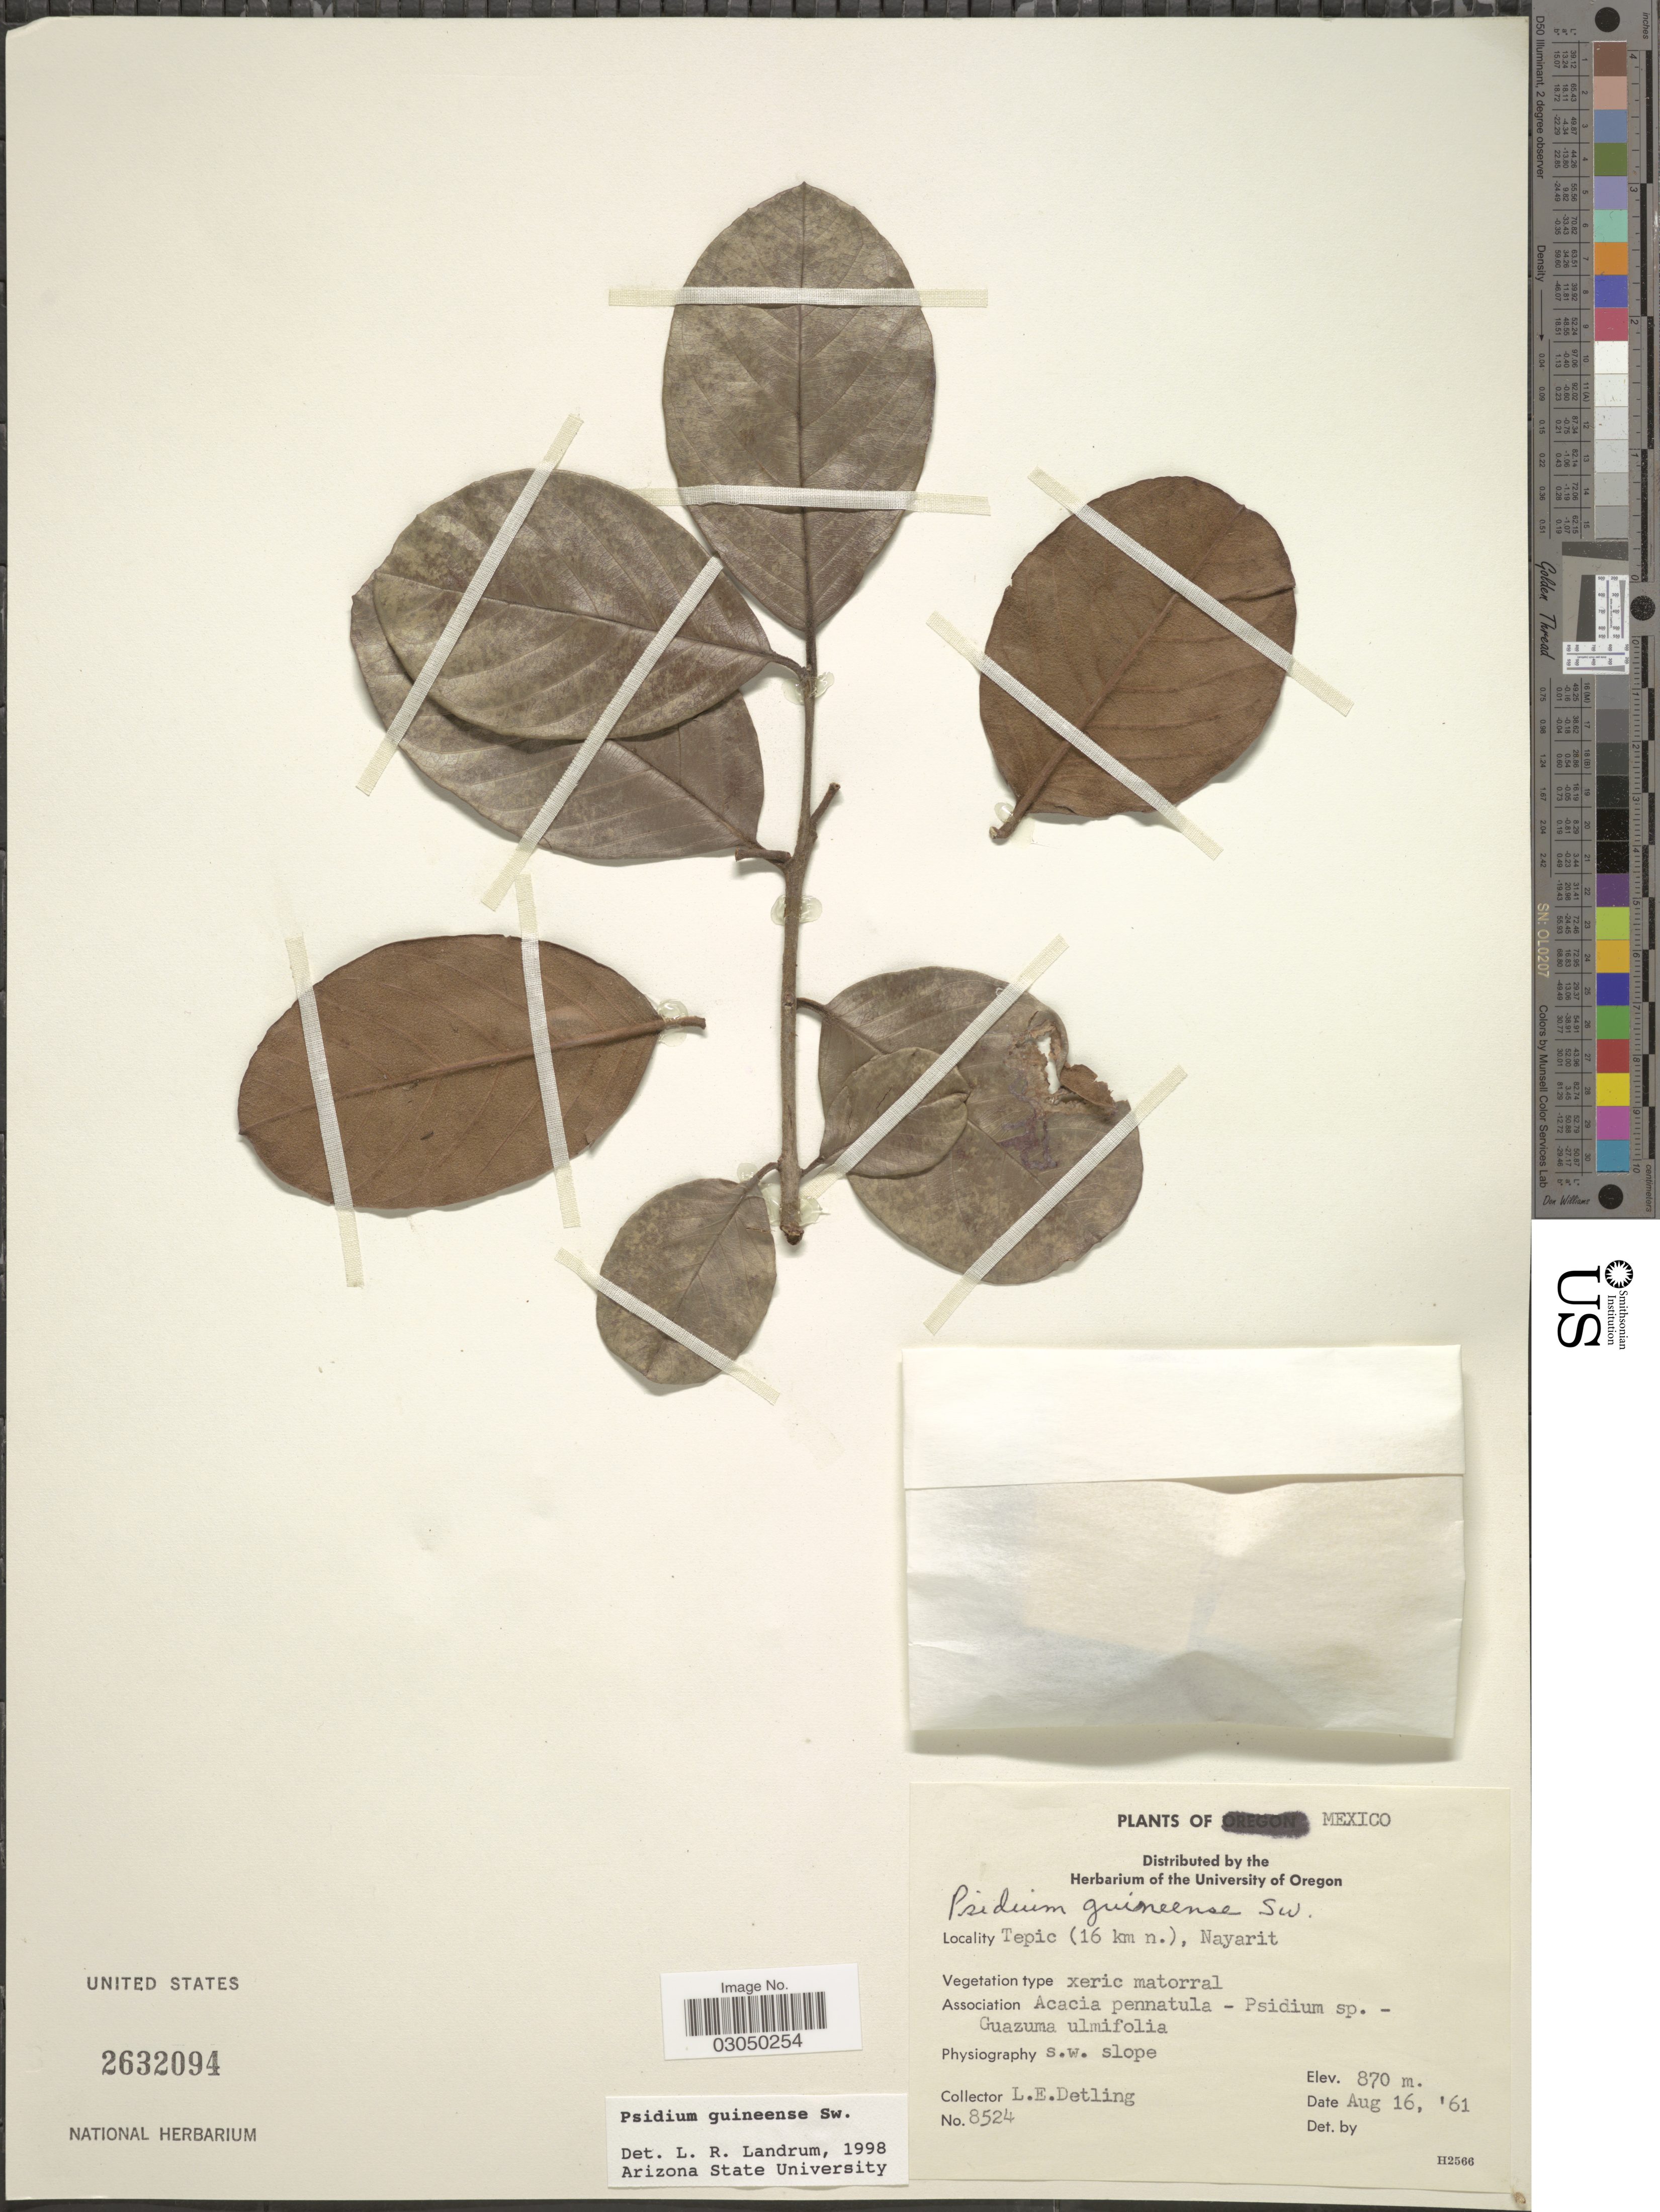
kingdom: Plantae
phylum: Tracheophyta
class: Magnoliopsida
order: Myrtales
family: Myrtaceae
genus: Psidium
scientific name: Psidium guineense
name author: Sw.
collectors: L. E. Detling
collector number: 8524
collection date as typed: Transcribed d/m/y: 16/8/61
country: Mexico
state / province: Nayarit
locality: Tepic (16 km n.), Nayarit.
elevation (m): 870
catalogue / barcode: US 2632094